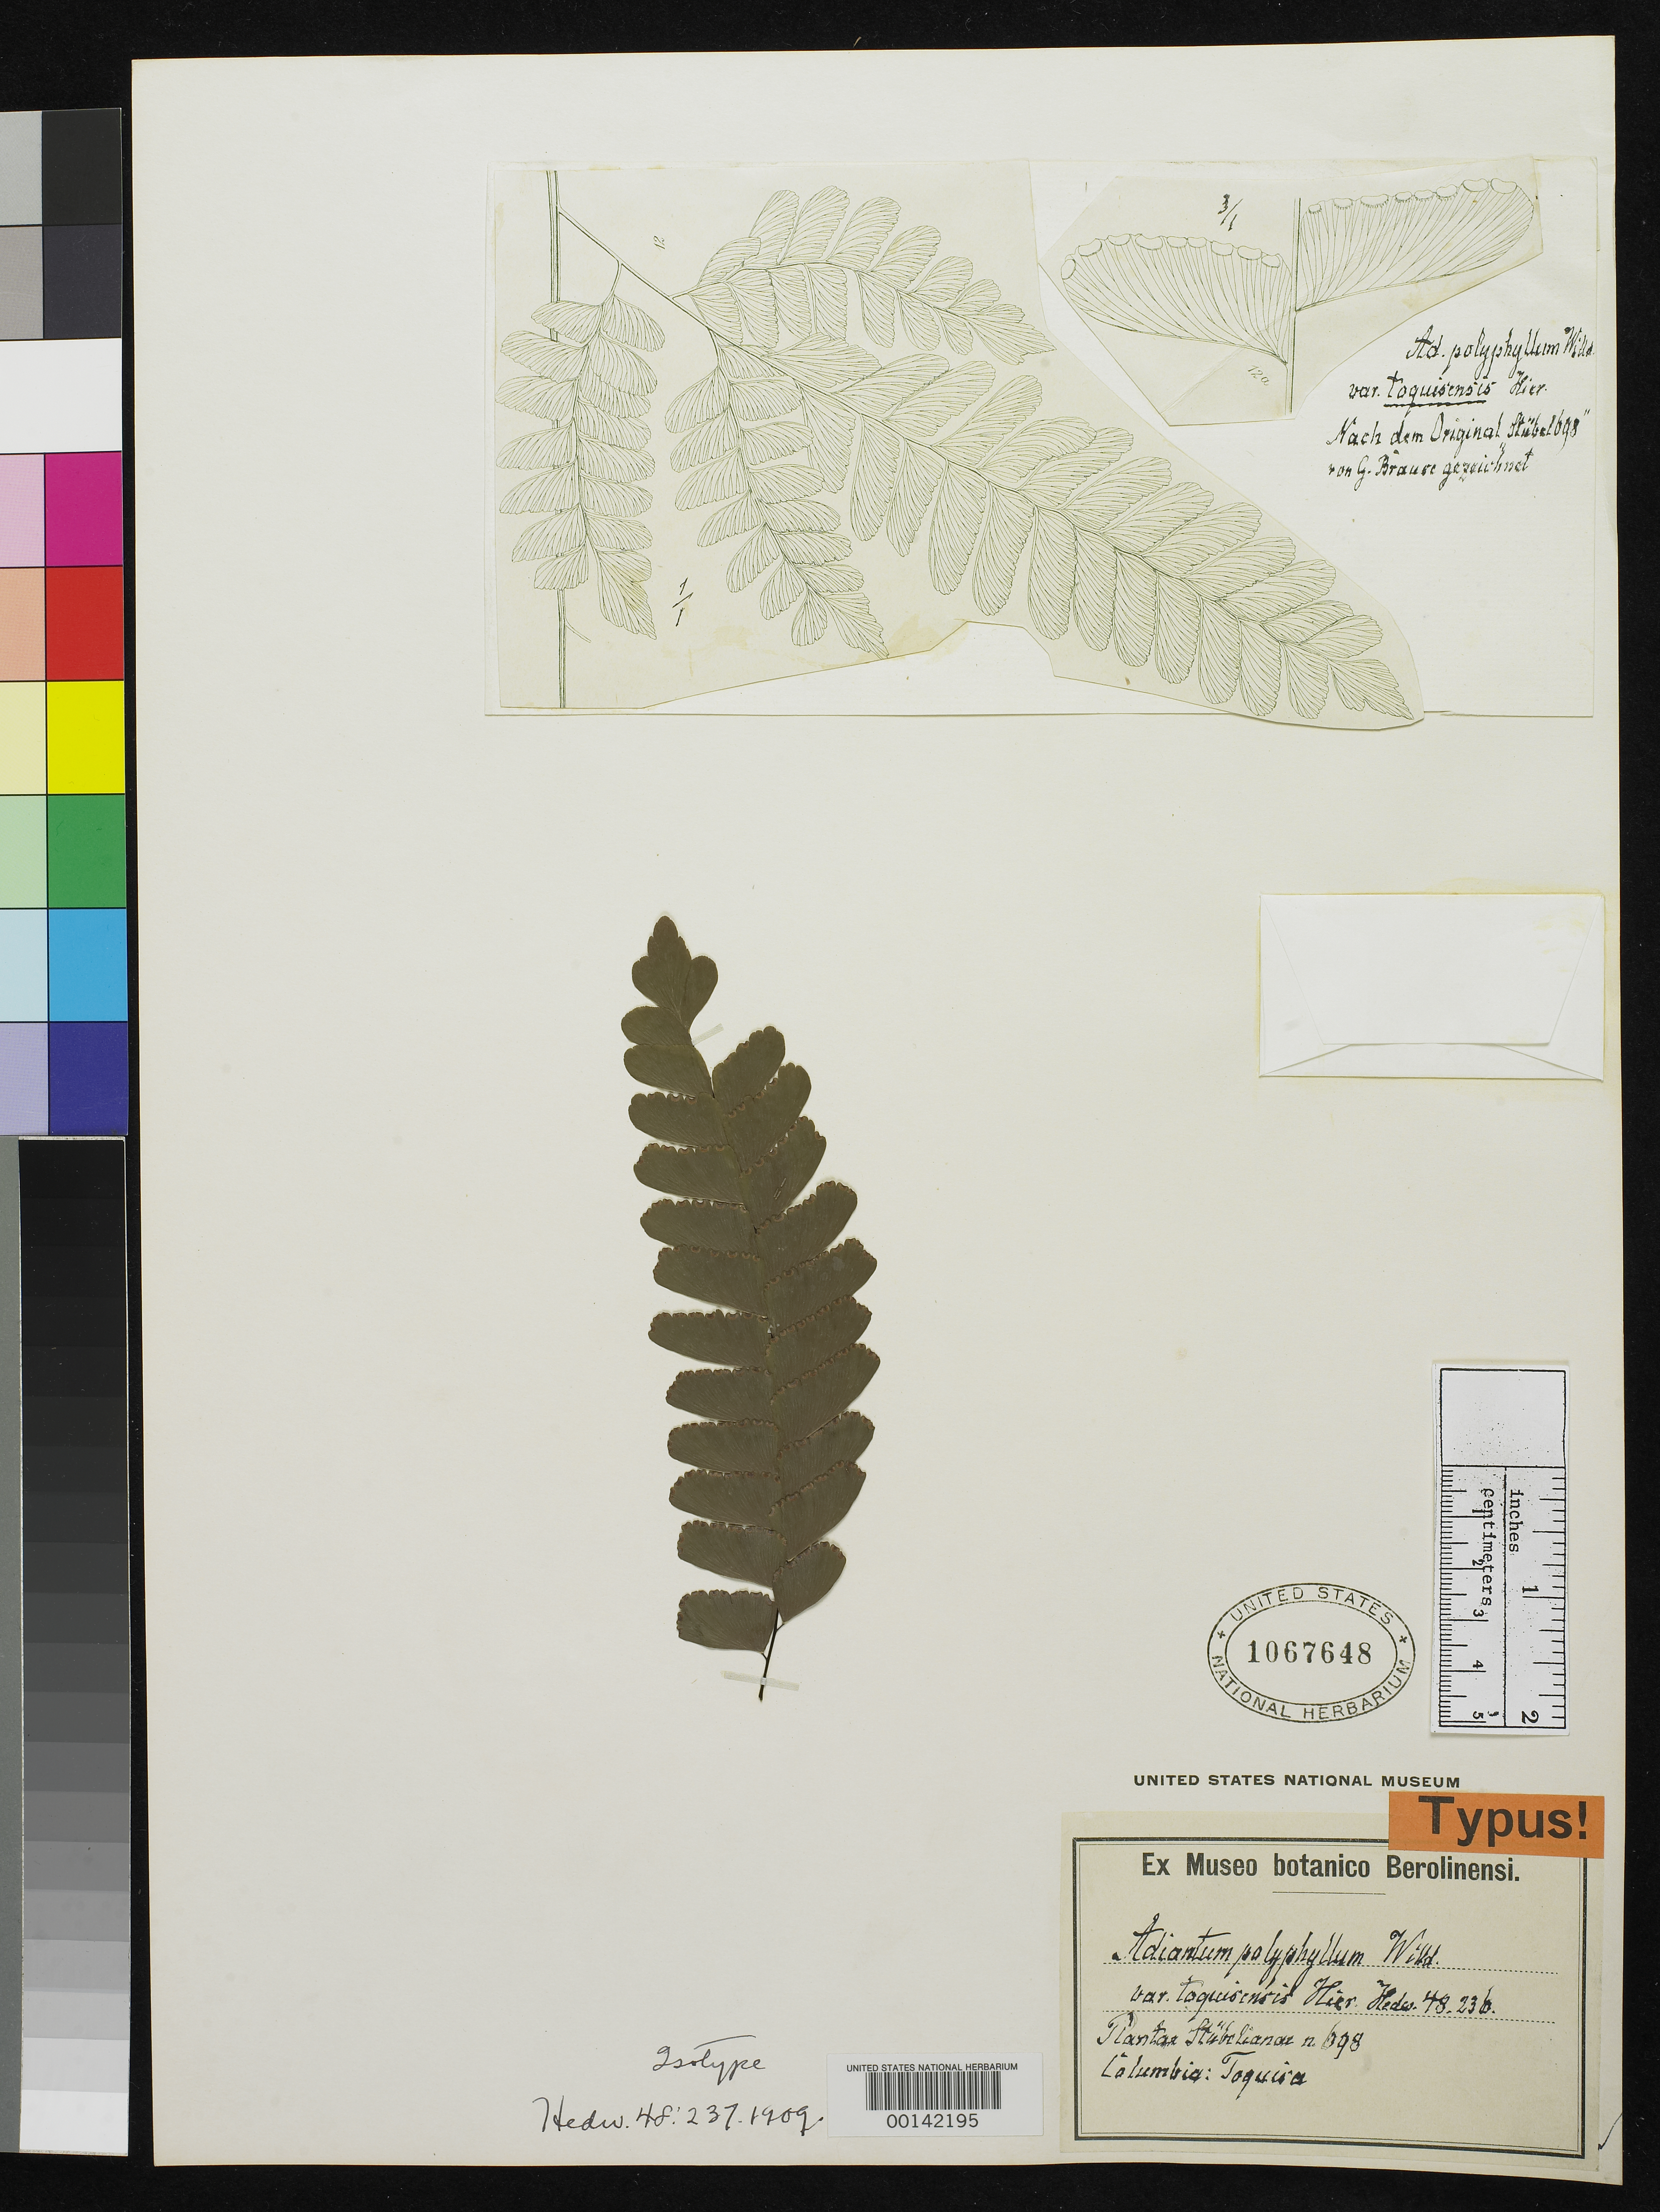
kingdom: Plantae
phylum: Tracheophyta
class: Polypodiopsida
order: Polypodiales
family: Pteridaceae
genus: Adiantum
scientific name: Adiantum polyphyllum var. toquisensis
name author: Hieron.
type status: Type Fragment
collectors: M. Stuebel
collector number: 698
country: Colombia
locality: Toquia.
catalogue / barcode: US 1067648